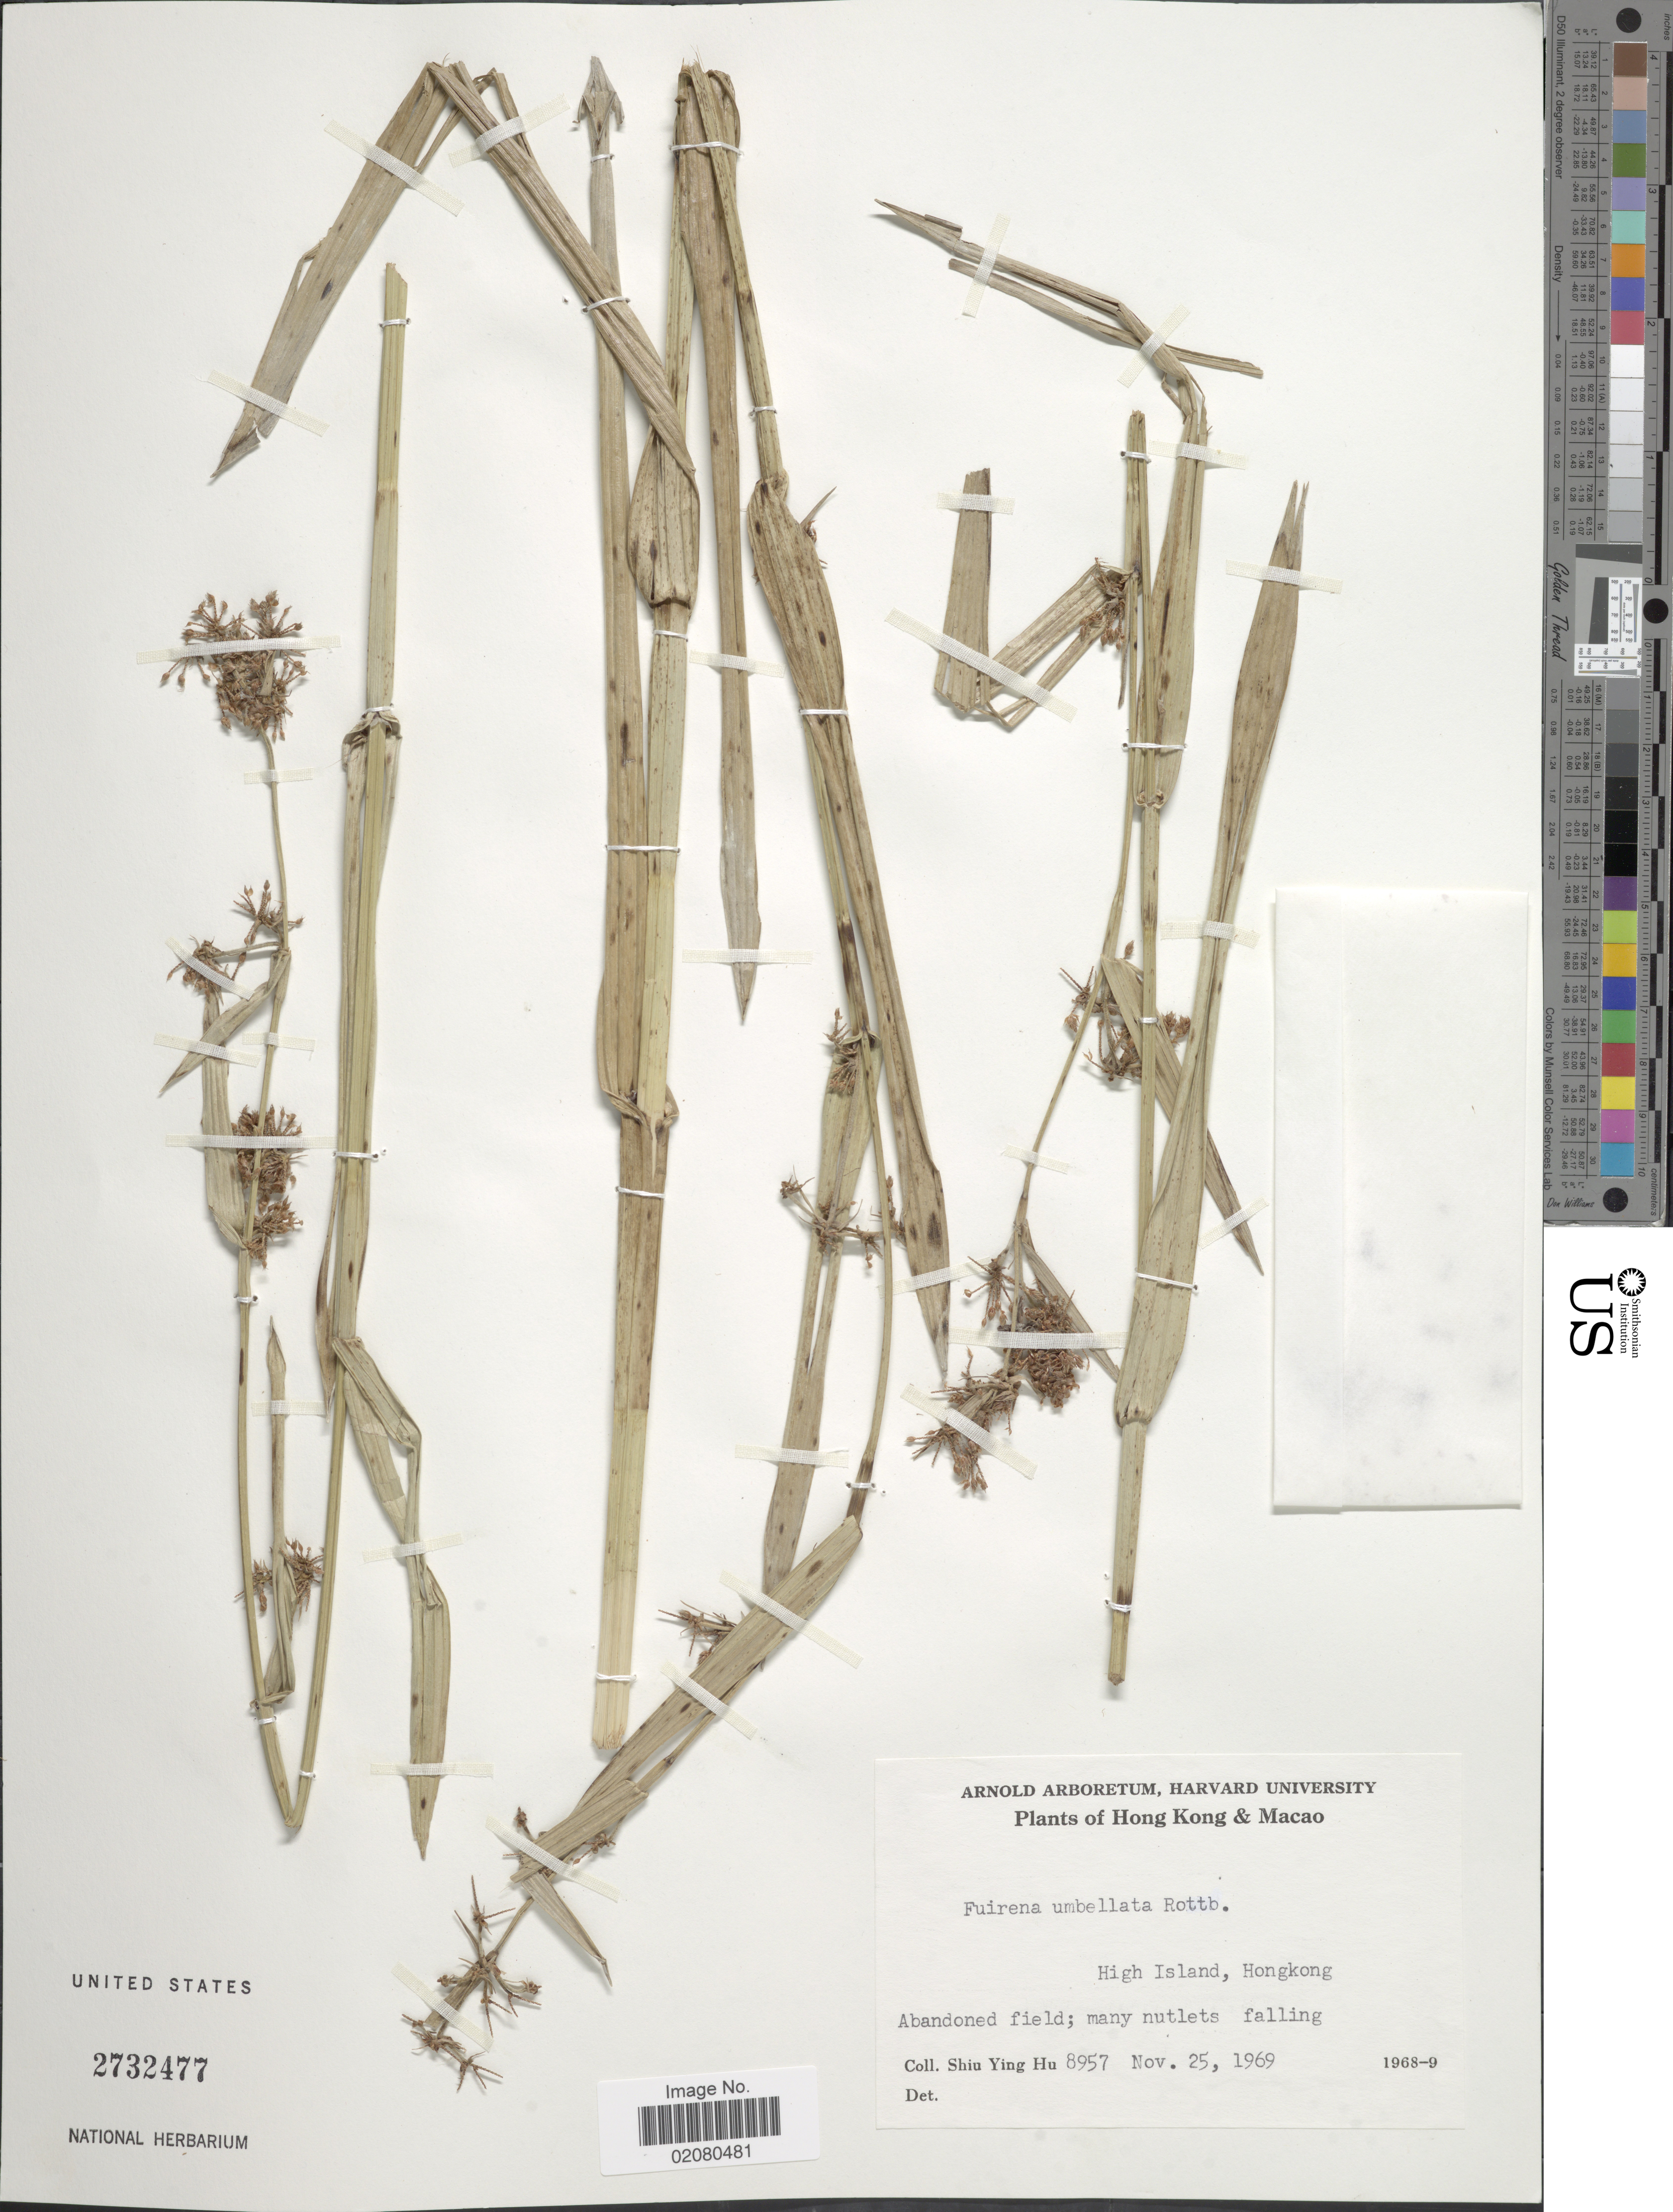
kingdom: Plantae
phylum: Tracheophyta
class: Liliopsida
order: Poales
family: Cyperaceae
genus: Fuirena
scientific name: Fuirena umbellata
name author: Rottb.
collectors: S. Y. Hu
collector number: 8957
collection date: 1969-11-25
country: China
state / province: Hong Kong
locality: High Island, abandoned field.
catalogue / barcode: US 2732477